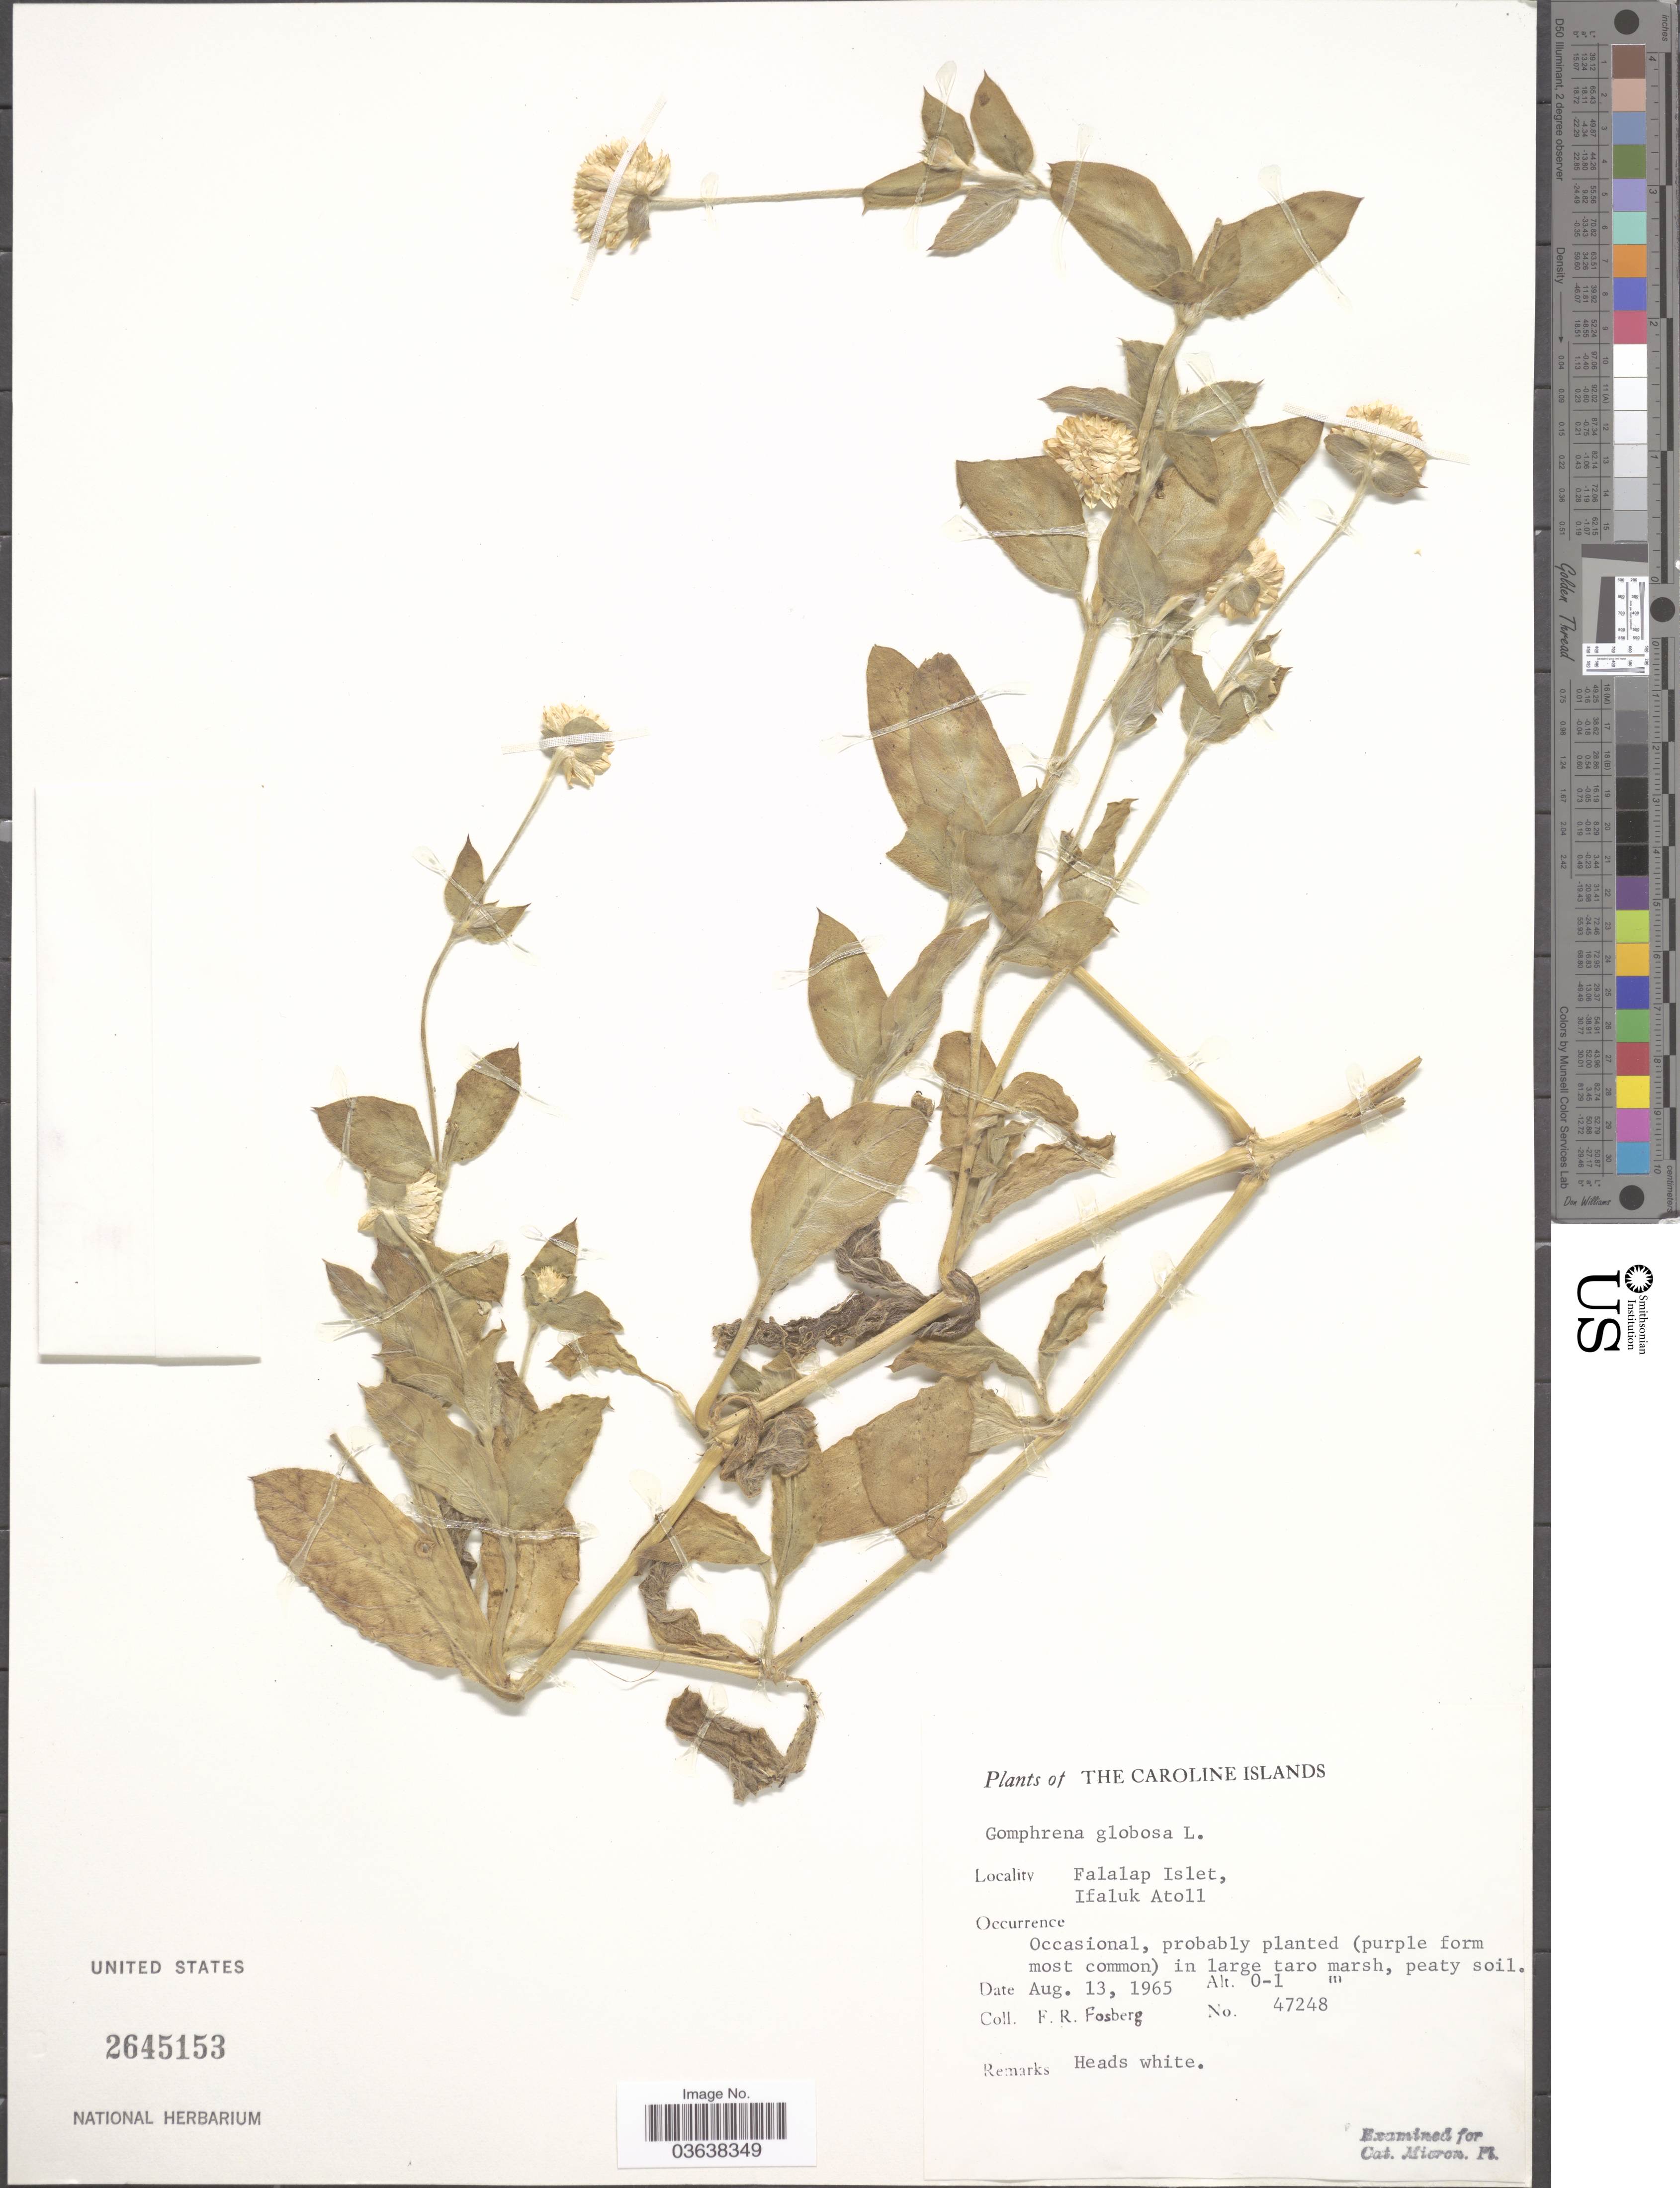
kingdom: Plantae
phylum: Tracheophyta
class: Magnoliopsida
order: Caryophyllales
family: Amaranthaceae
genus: Gomphrena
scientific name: Gomphrena globosa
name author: L.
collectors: F. R. Fosberg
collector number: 47248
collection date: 1965-08-13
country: Micronesia, Federated States of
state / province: Yap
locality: The Caroline Islands. Falalap Islet, Ifaluk Atoll.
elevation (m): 0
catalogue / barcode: US 2645153